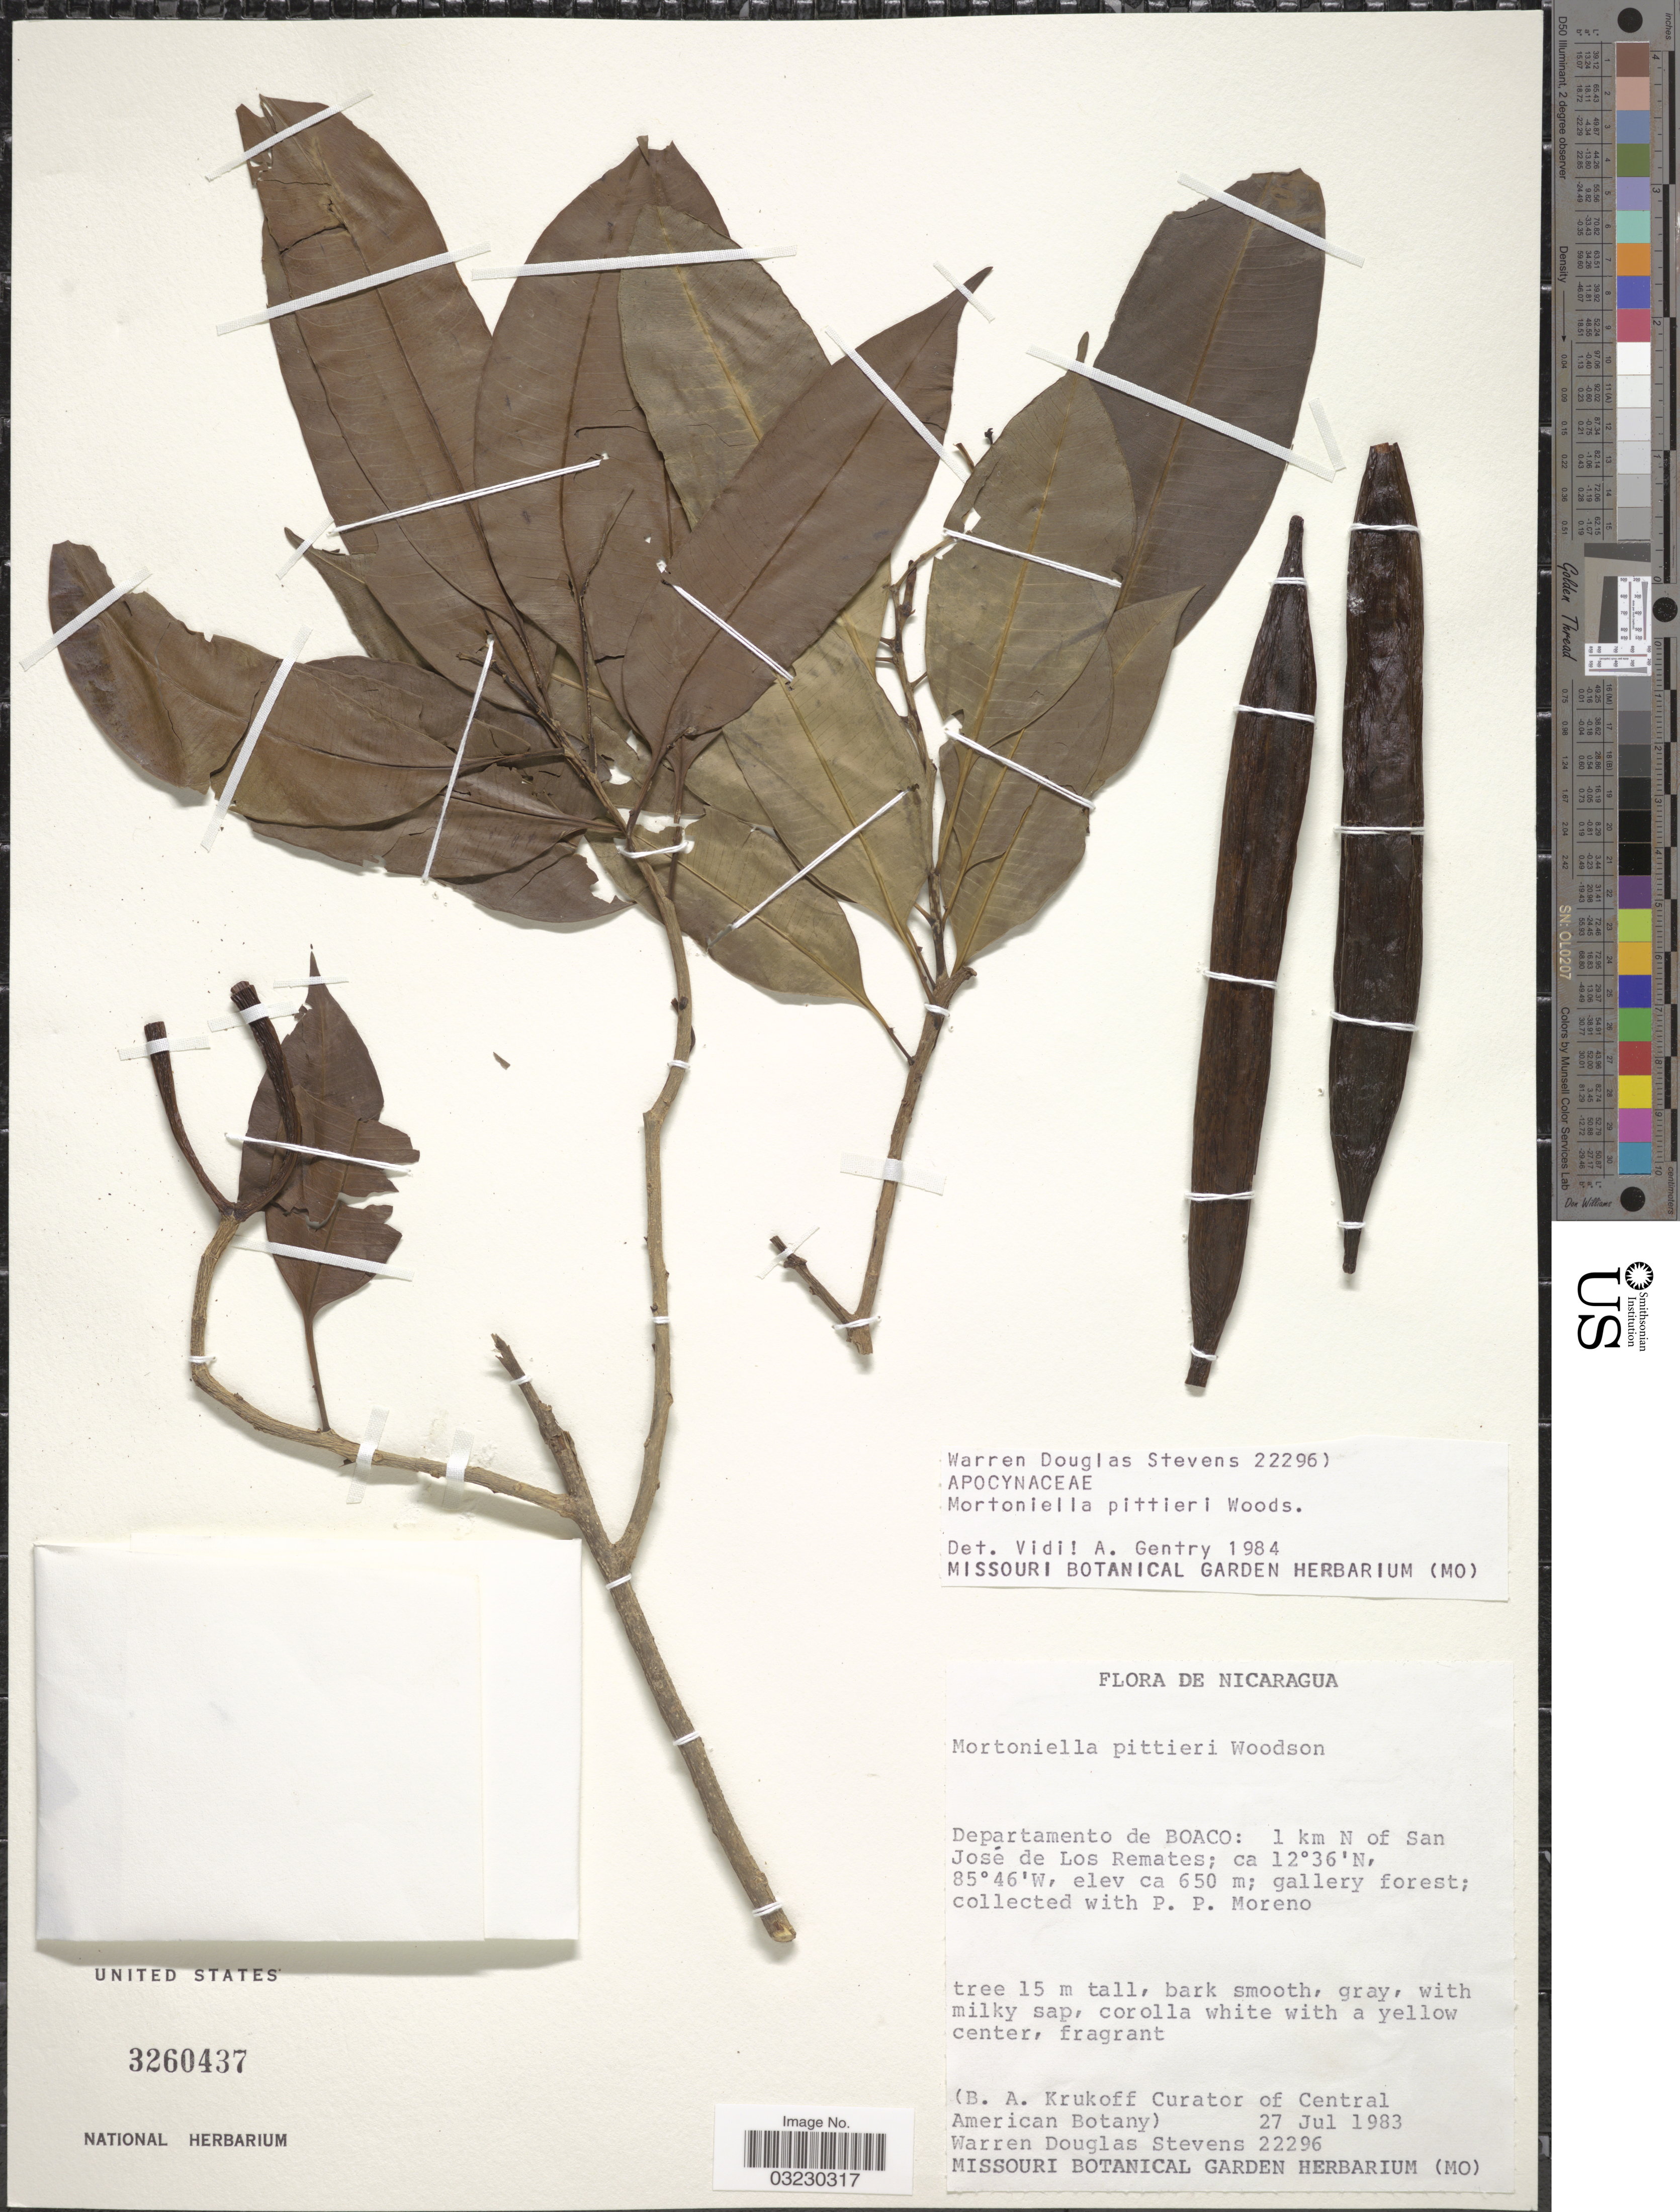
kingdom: Plantae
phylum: Tracheophyta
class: Magnoliopsida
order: Gentianales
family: Apocynaceae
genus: Mortoniella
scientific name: Mortoniella pittieri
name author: Woodson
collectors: W. D. Stevens & P. Moreno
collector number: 22296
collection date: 1983-07-27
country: Nicaragua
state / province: Boaco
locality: Departamento de Boaco: 1 km N of San José de Los Remates.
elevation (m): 650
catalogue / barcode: US 3260437